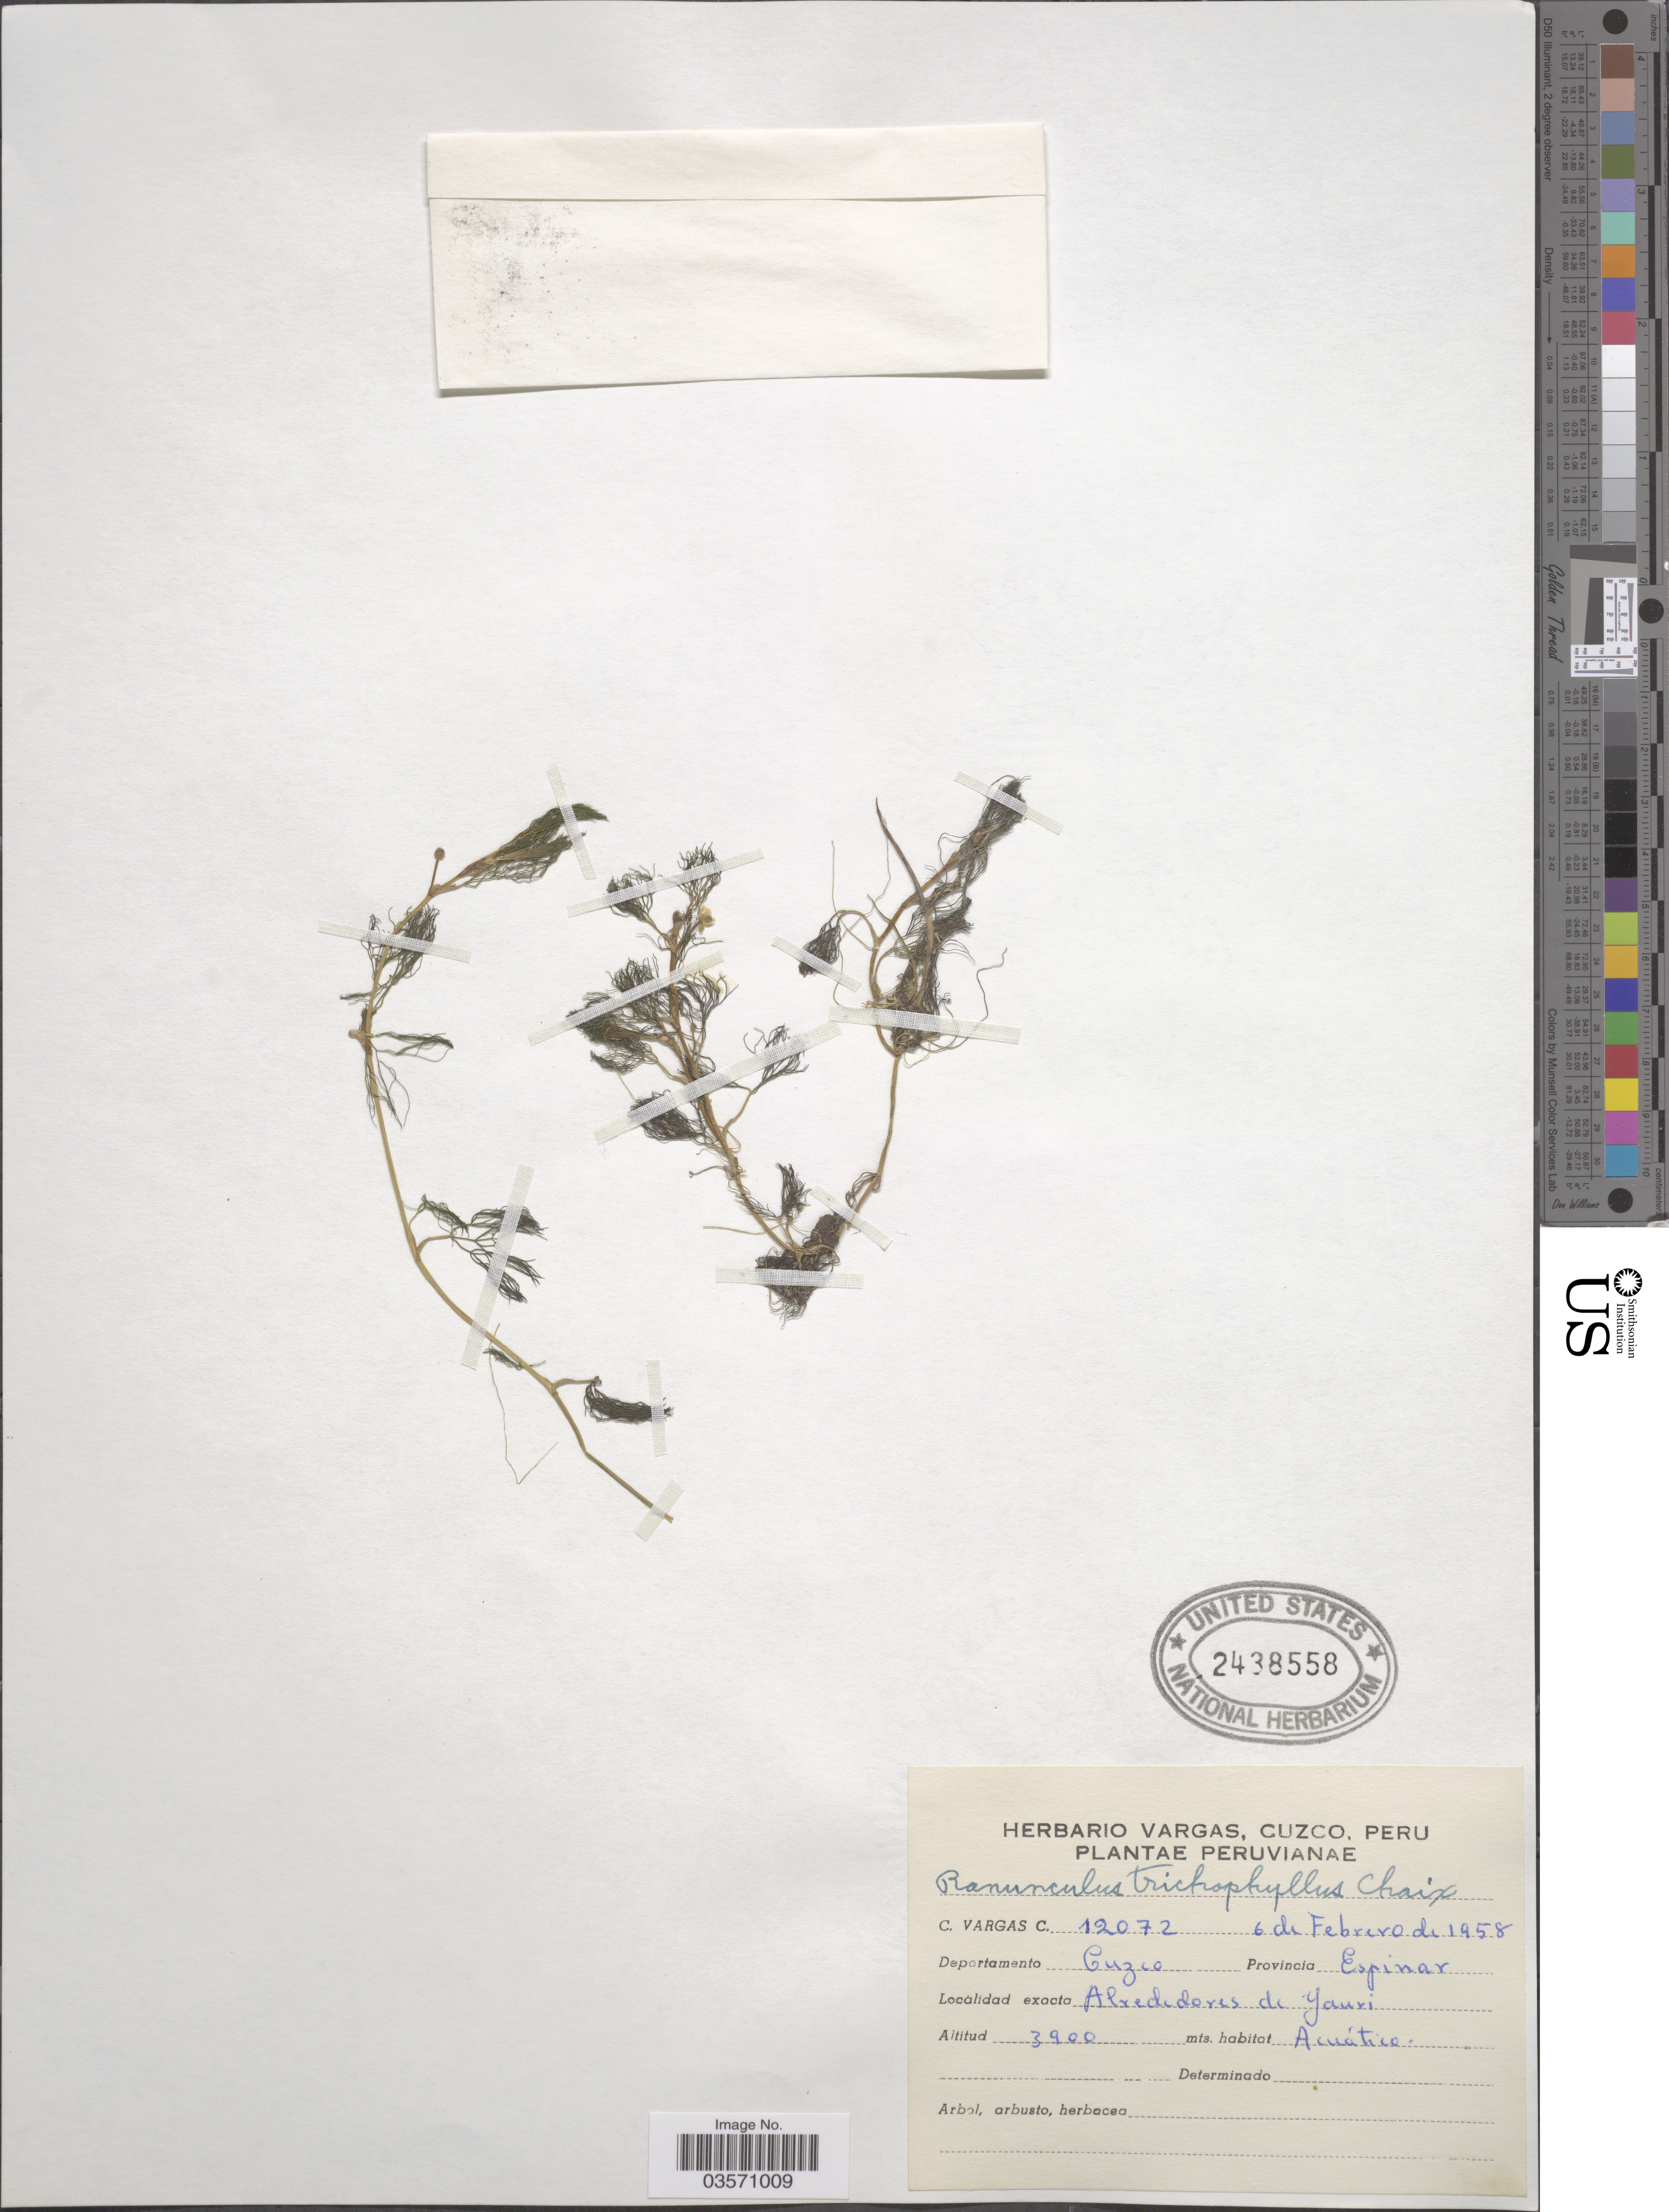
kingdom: Plantae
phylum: Tracheophyta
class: Magnoliopsida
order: Ranunculales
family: Ranunculaceae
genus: Ranunculus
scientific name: Ranunculus trichophyllus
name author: Chaix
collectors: C. Vargas Calderón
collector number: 12072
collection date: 1958-02-06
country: Peru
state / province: Cusco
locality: Departamento Cuzco. Provincia Espinar. Alrededores de Yauri.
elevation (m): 3900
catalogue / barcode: US 2438558